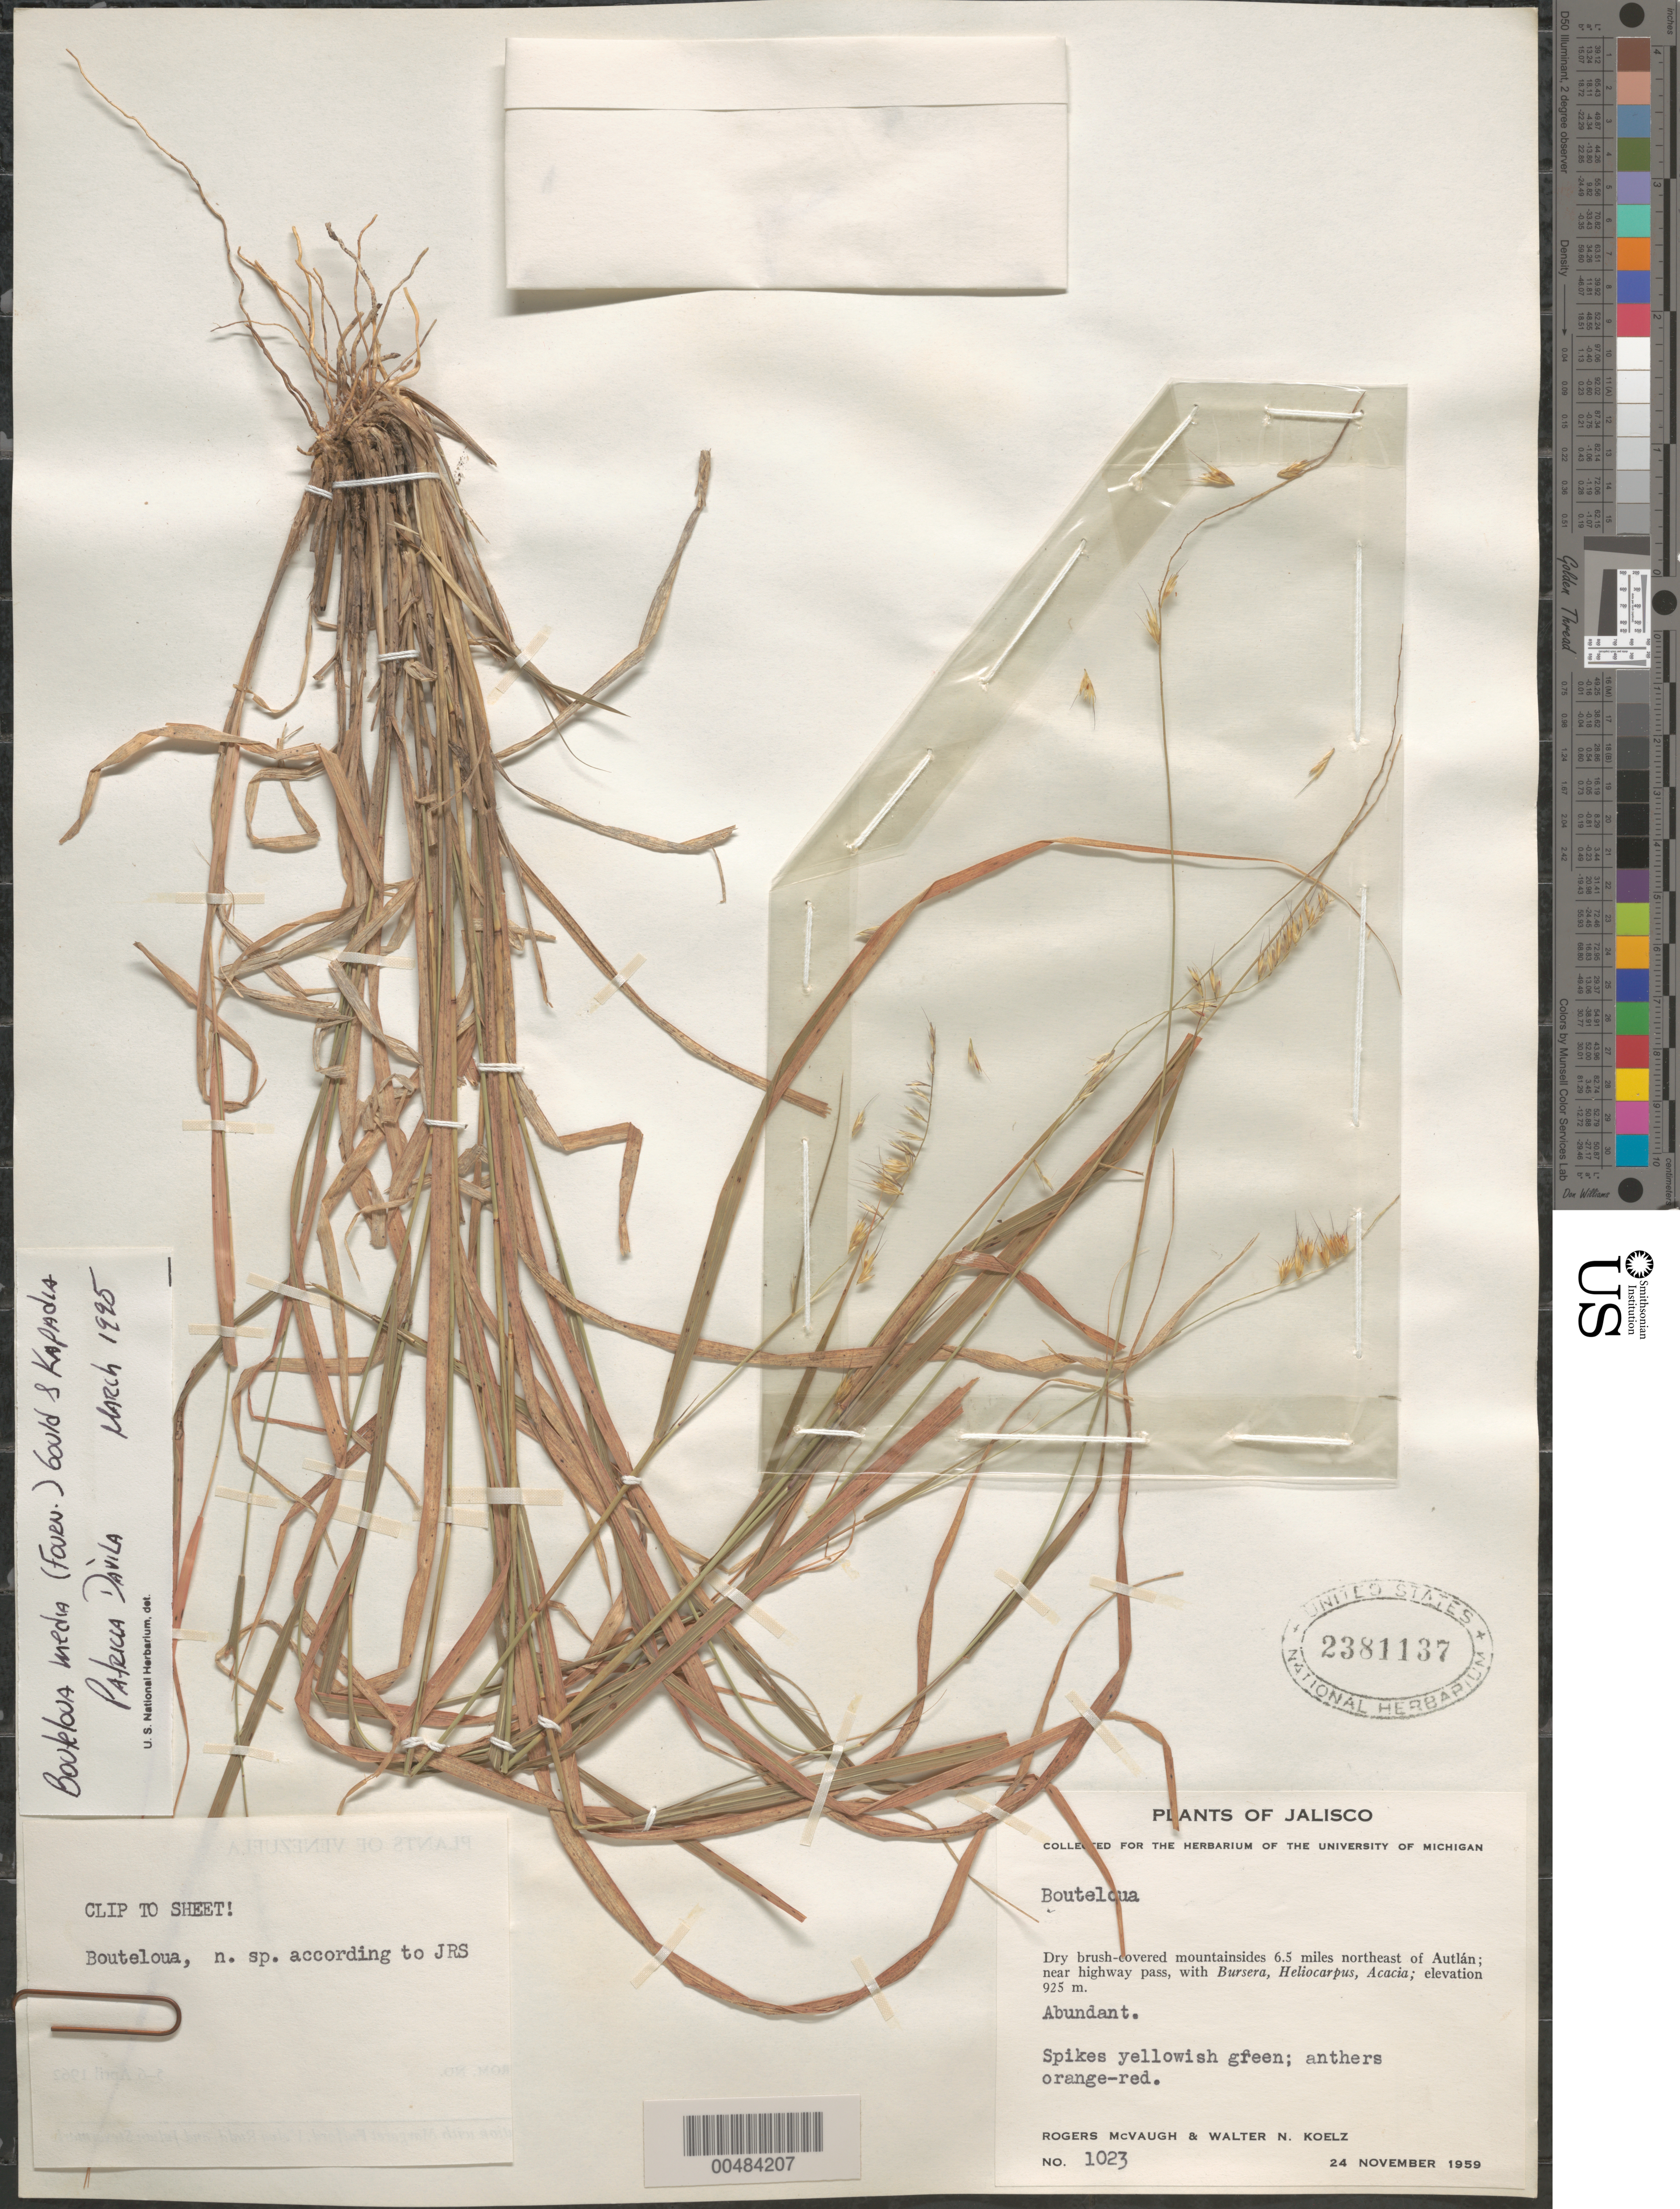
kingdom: Plantae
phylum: Tracheophyta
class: Liliopsida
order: Poales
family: Poaceae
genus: Bouteloua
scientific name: Bouteloua media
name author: (E. Fourn.) Gould & Kapadia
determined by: Dávila, P. D.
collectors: R. McVaugh & W. N. Koelz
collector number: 1023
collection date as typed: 24 Nov 1959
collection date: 1959-11-24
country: Mexico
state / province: Jalisco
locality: Mountainsides 6.5 mi NE of Autlán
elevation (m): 925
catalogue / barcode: US 2381137